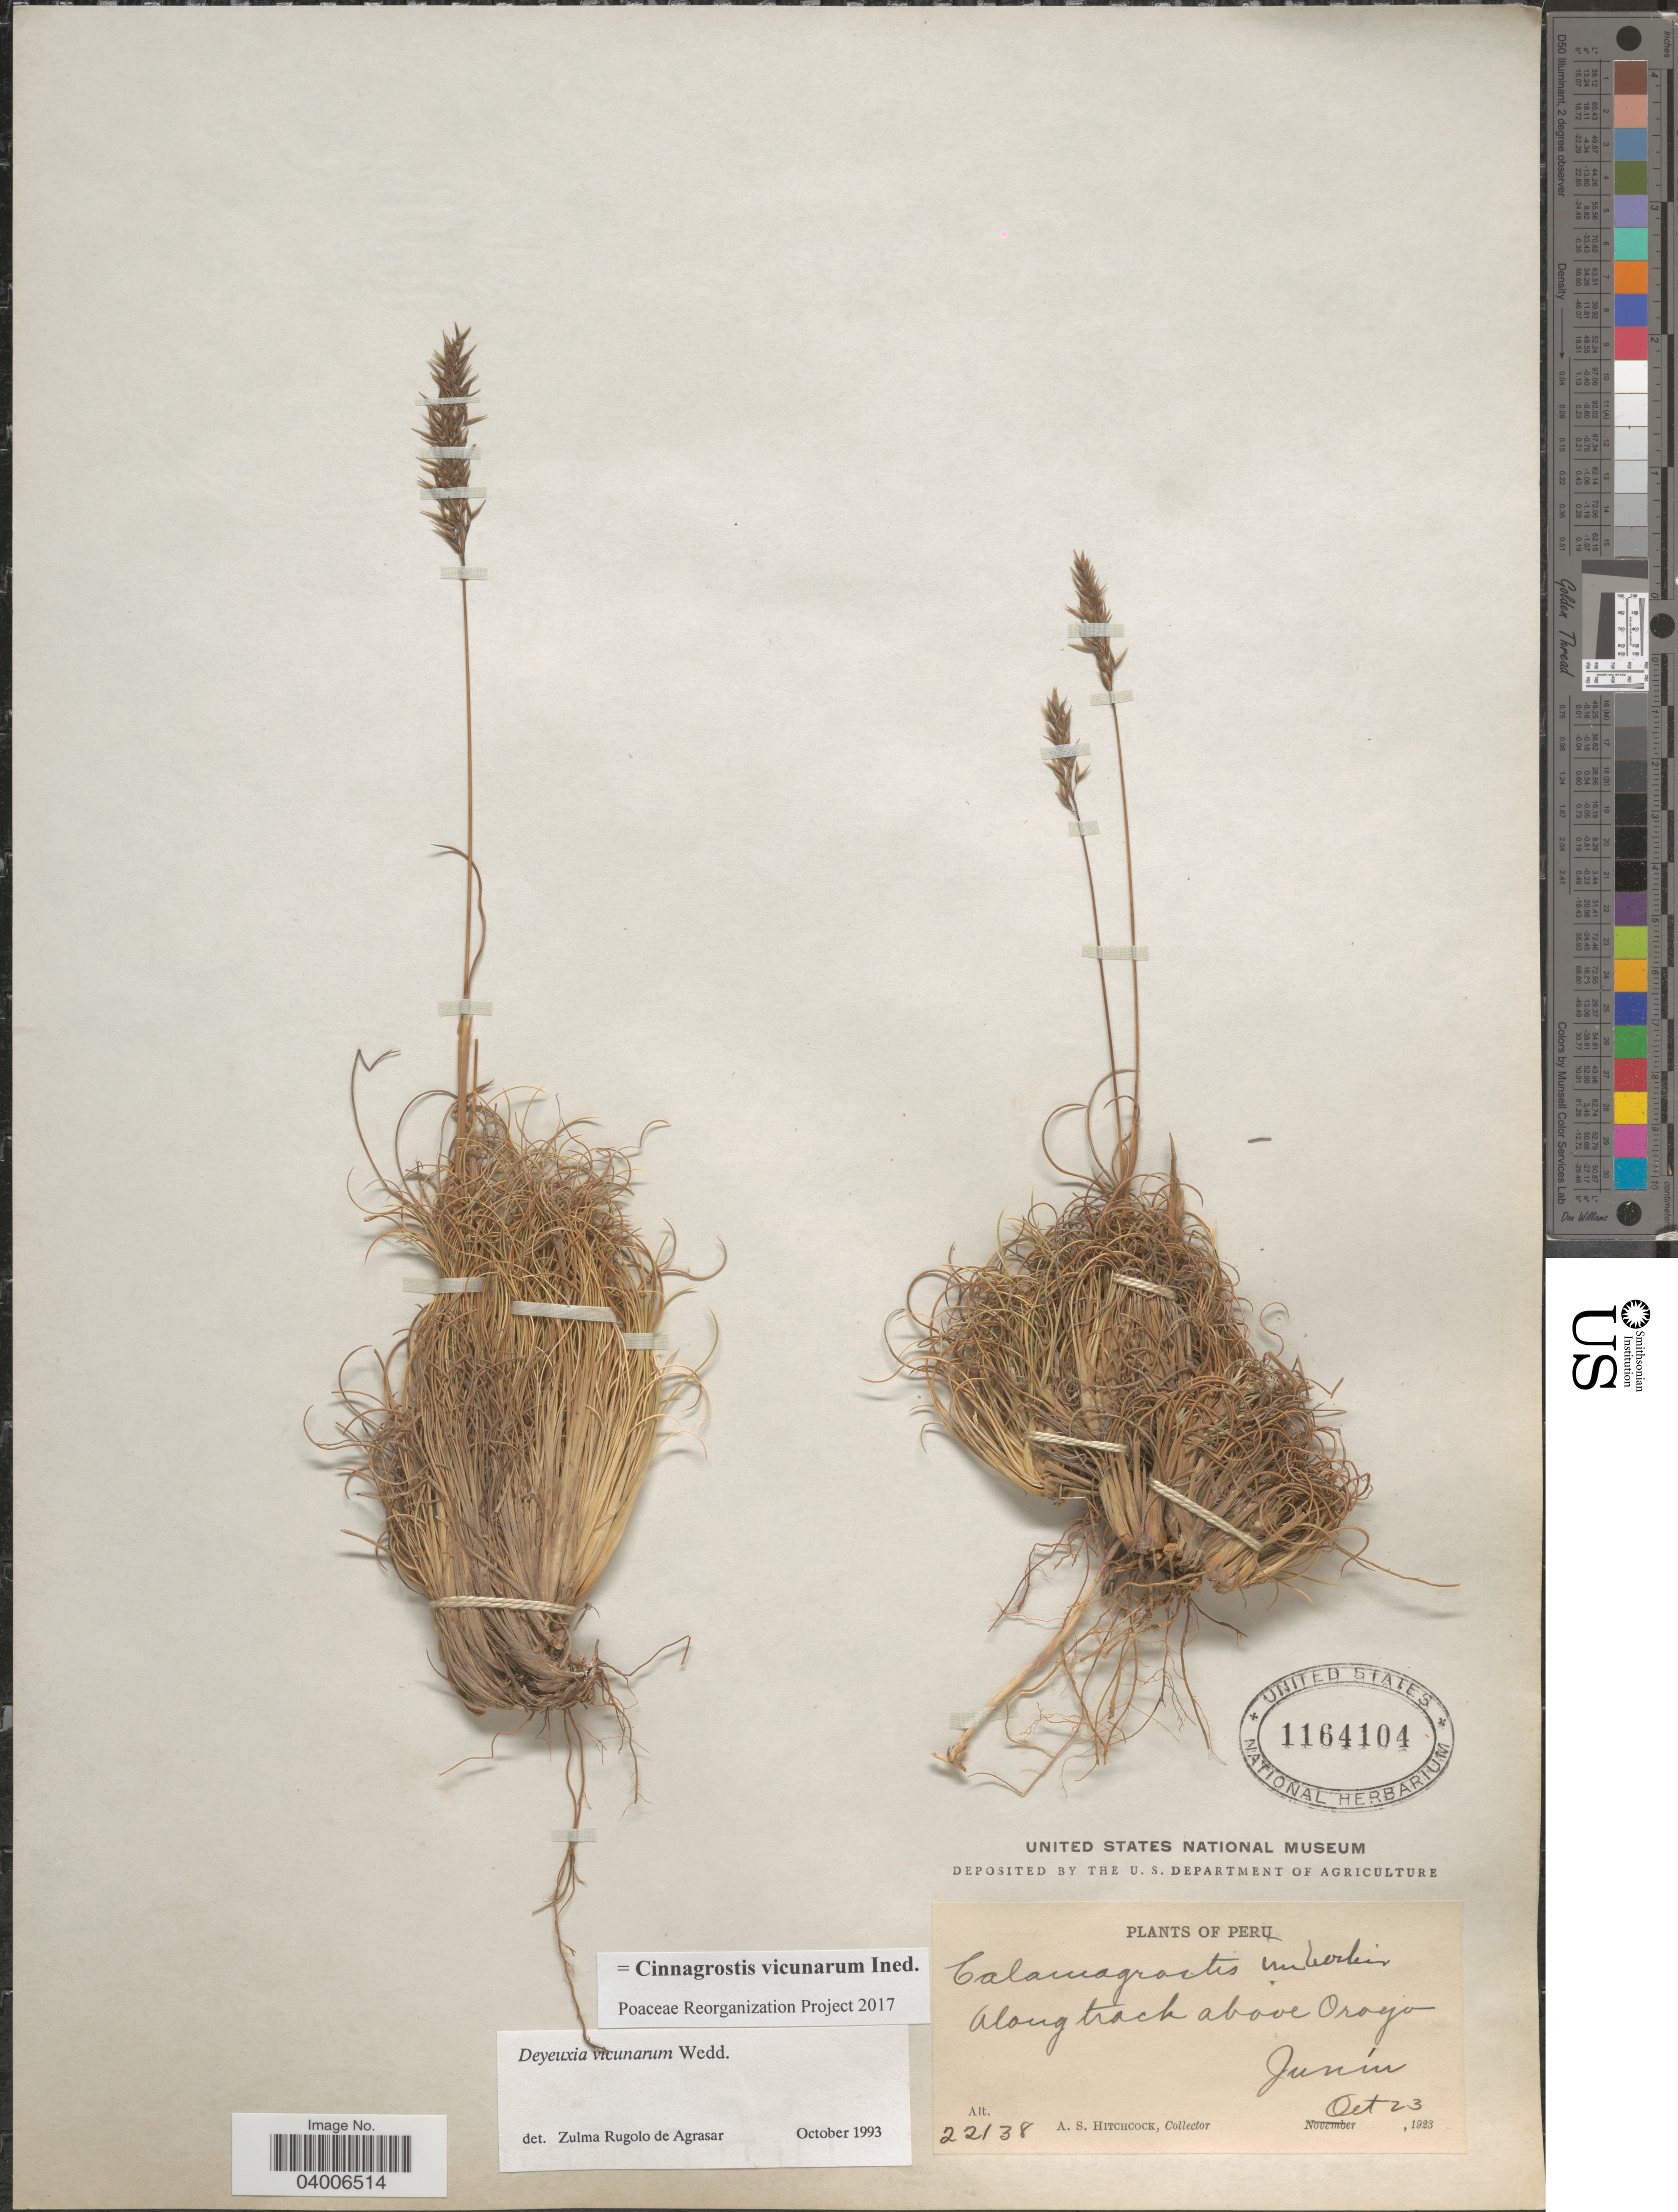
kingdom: Plantae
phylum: Tracheophyta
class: Liliopsida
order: Poales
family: Poaceae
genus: Cinnagrostis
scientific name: Cinnagrostis vicunarum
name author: (Wedd.) P.M. Peterson et al.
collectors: A. S. Hitchcock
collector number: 22138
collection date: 1923-10-23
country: Peru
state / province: Junín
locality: Along track above Oroyo.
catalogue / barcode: US 1164104